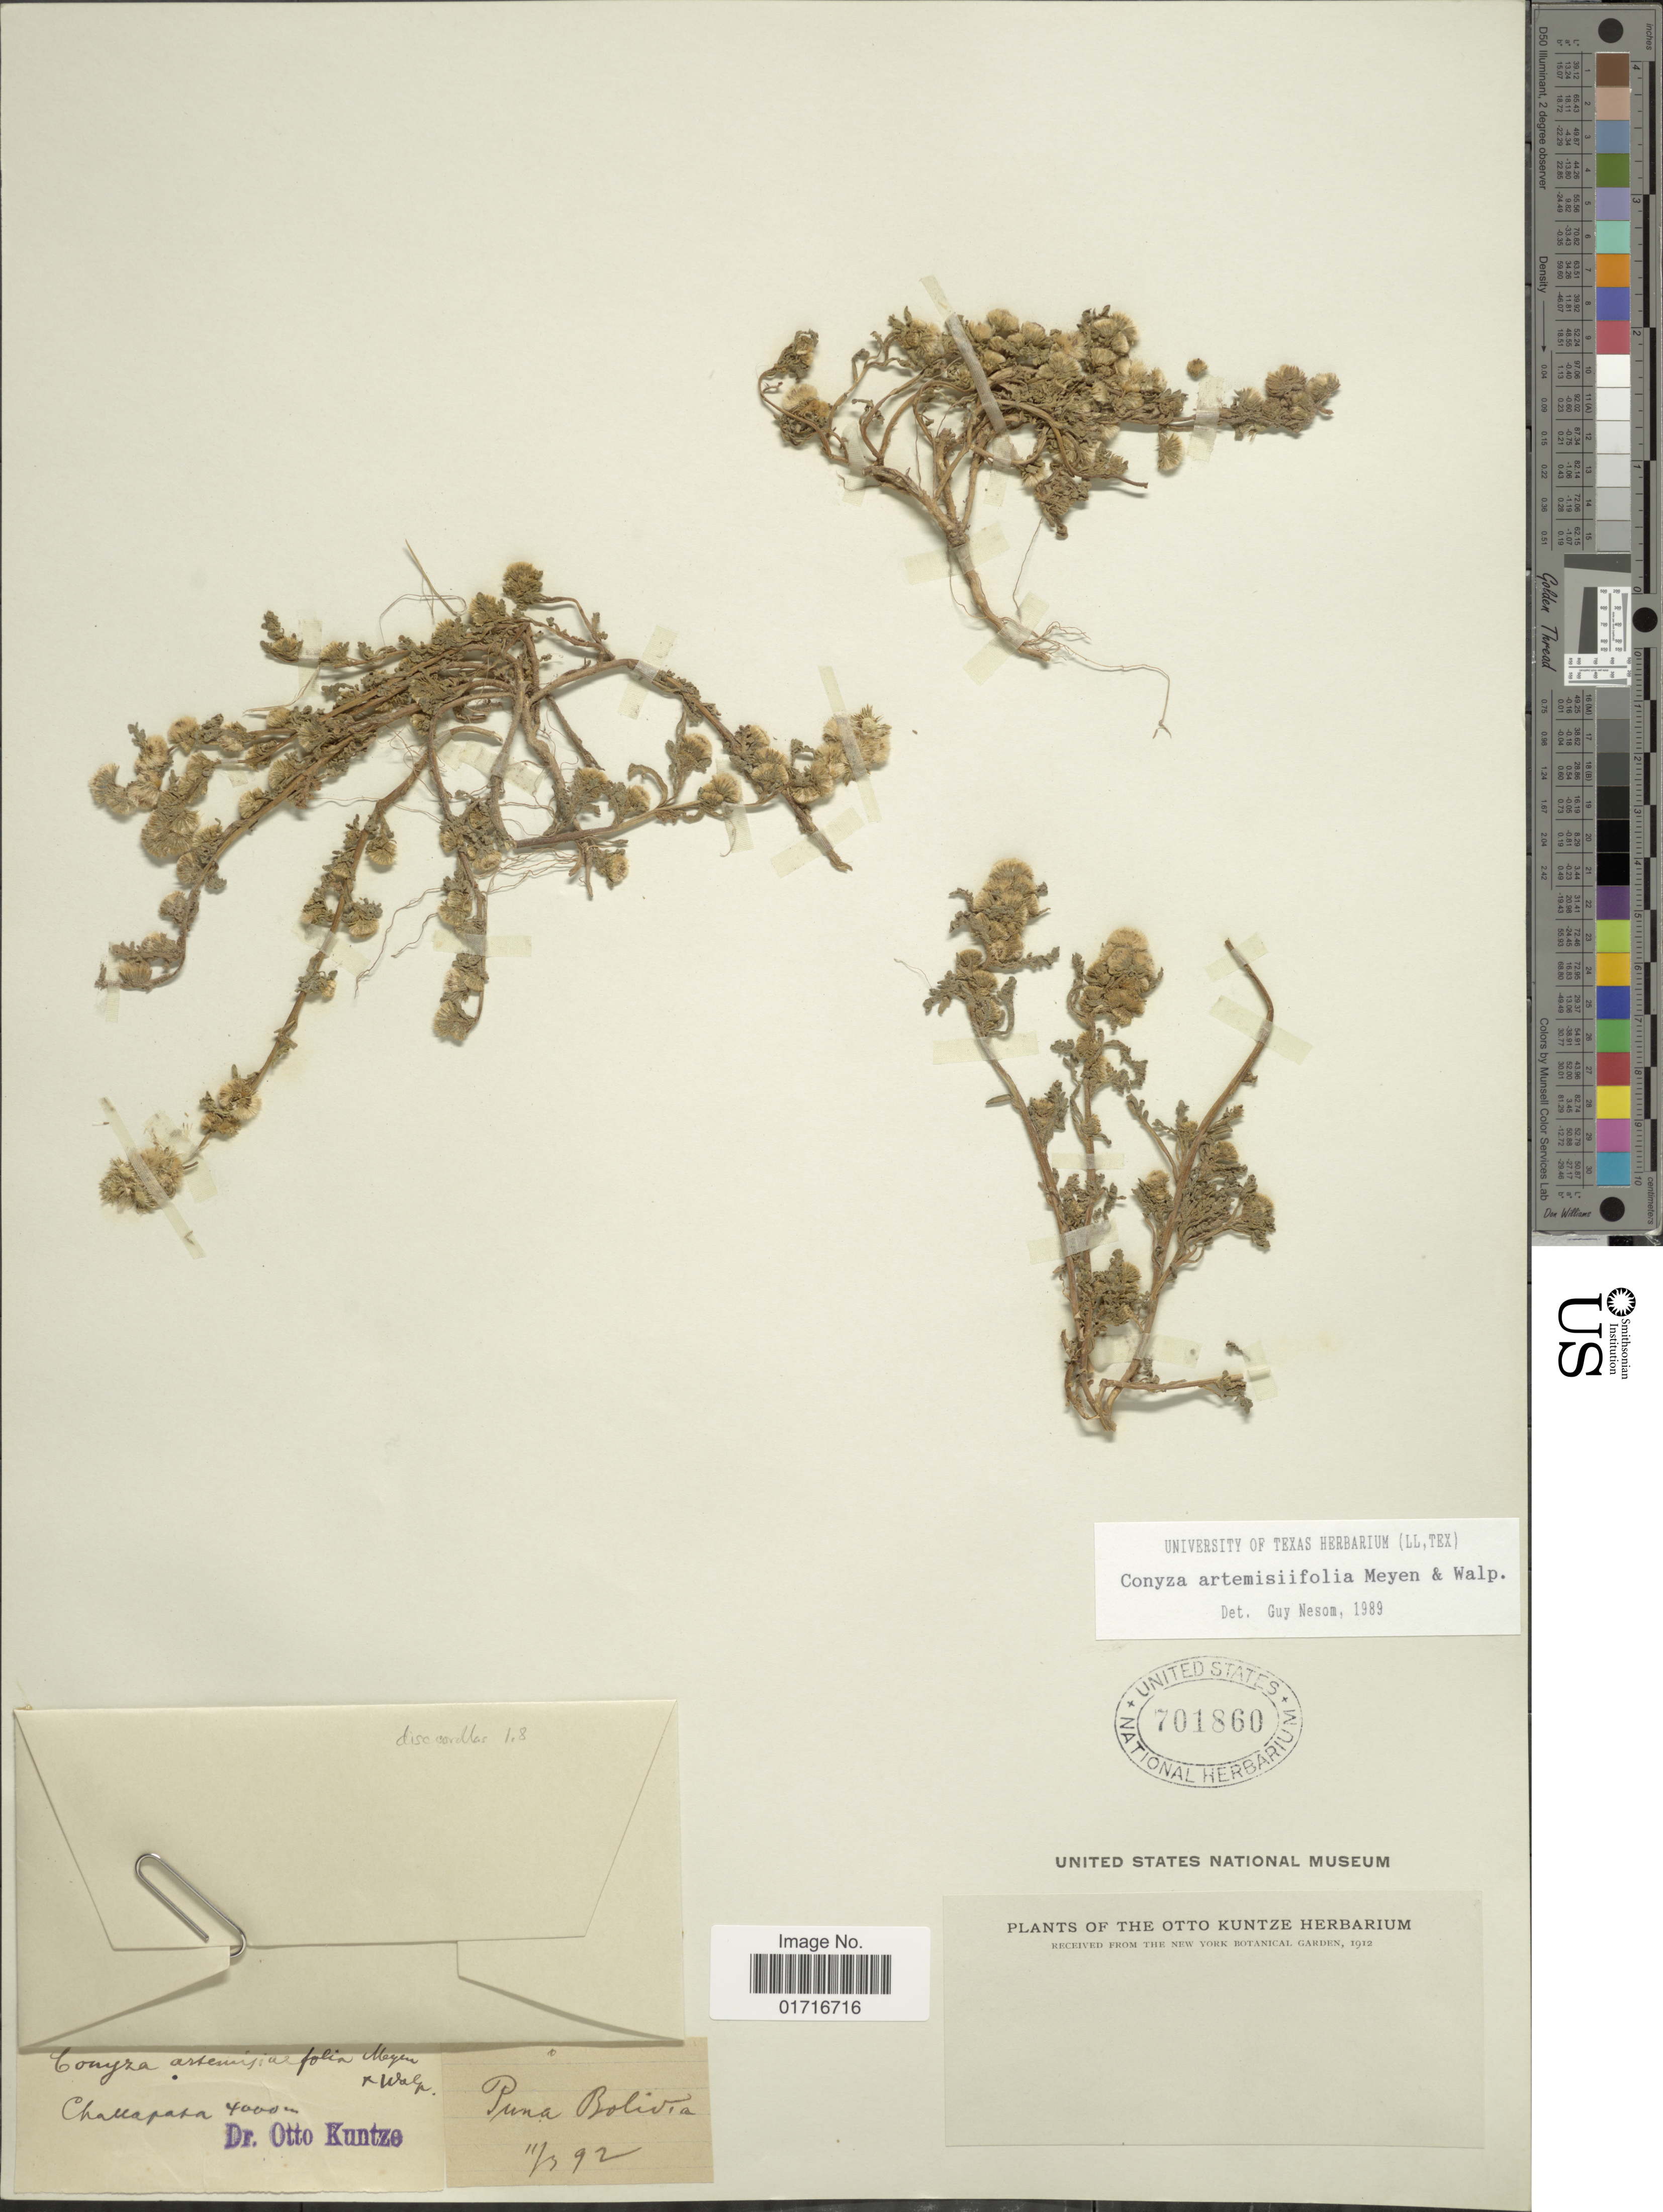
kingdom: Plantae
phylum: Tracheophyta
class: Magnoliopsida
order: Asterales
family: Asteraceae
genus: Conyza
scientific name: Conyza artemisifolia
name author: Meyen & Walp.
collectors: C.E.O. Kuntze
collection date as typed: Transcribed d/m/y: 11/3/92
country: Bolivia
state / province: Oruro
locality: Challapata.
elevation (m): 4000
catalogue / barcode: US 701860